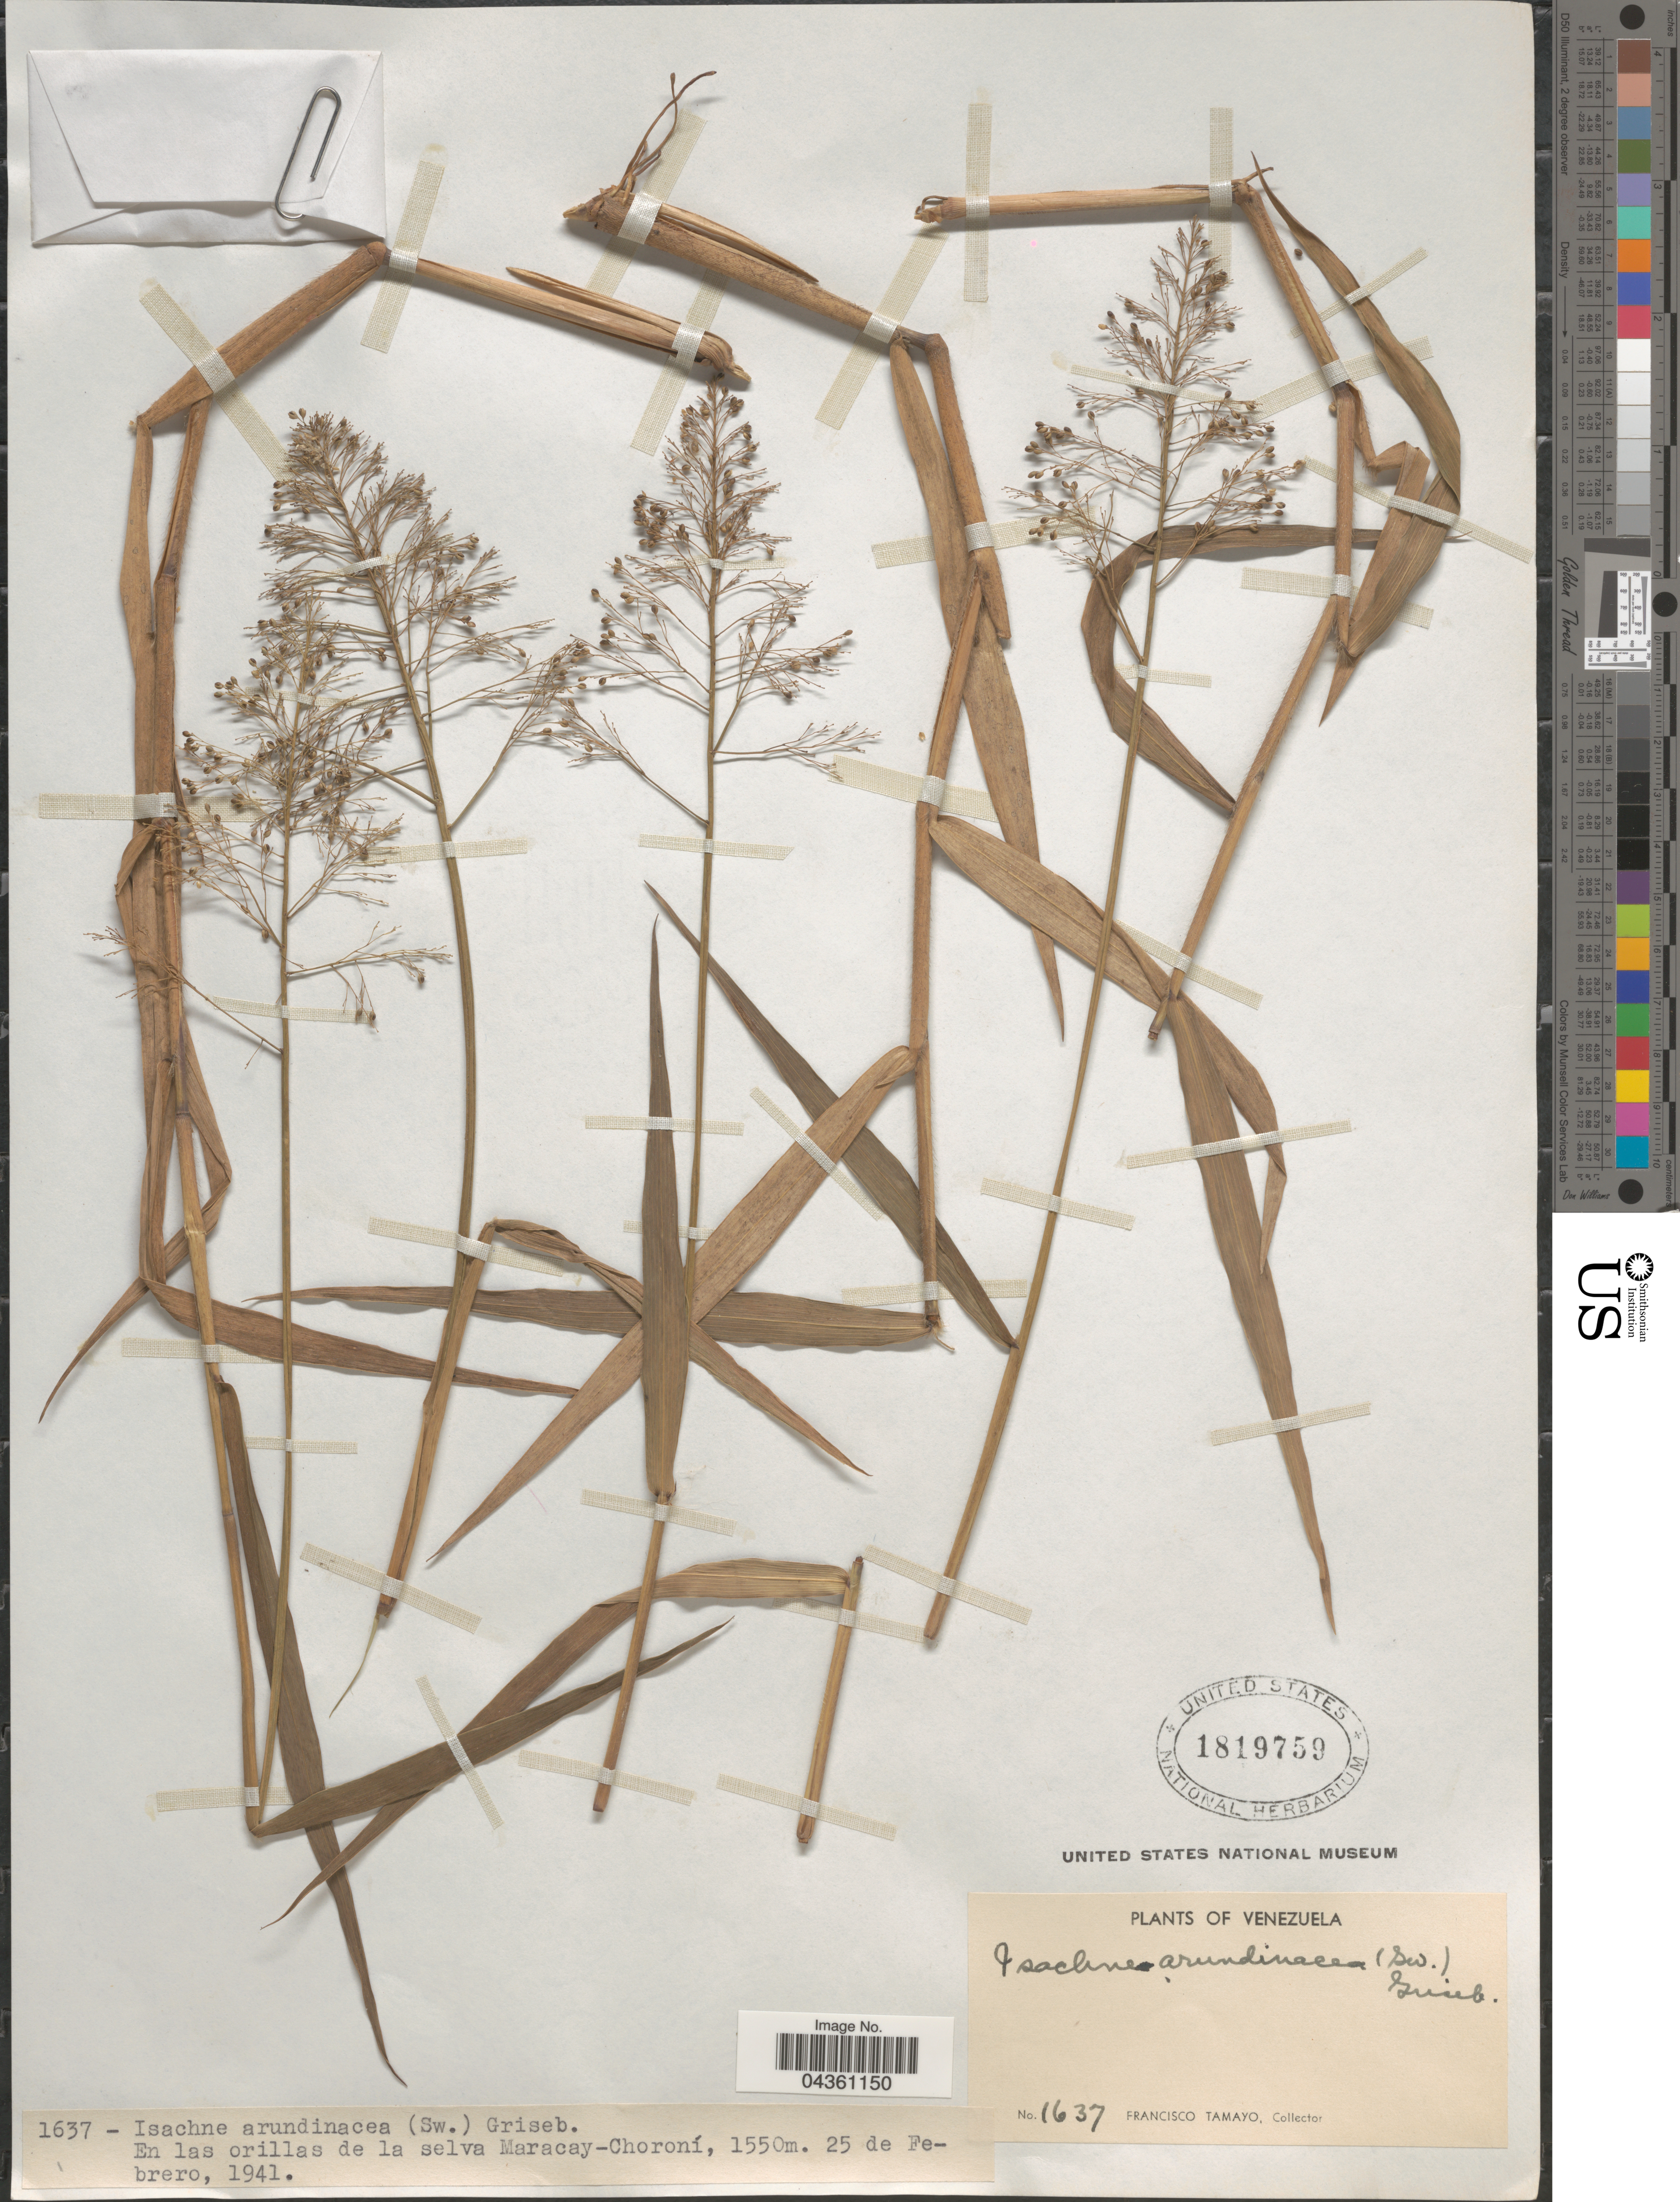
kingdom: Plantae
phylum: Tracheophyta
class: Liliopsida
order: Poales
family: Poaceae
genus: Isachne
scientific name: Isachne ligulata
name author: Swallen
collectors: F. Tamayo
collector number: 1637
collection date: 1941-02-25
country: Venezuela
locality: En las orillas de la selva Maracay-Choroní.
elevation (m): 1550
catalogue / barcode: US 1819759